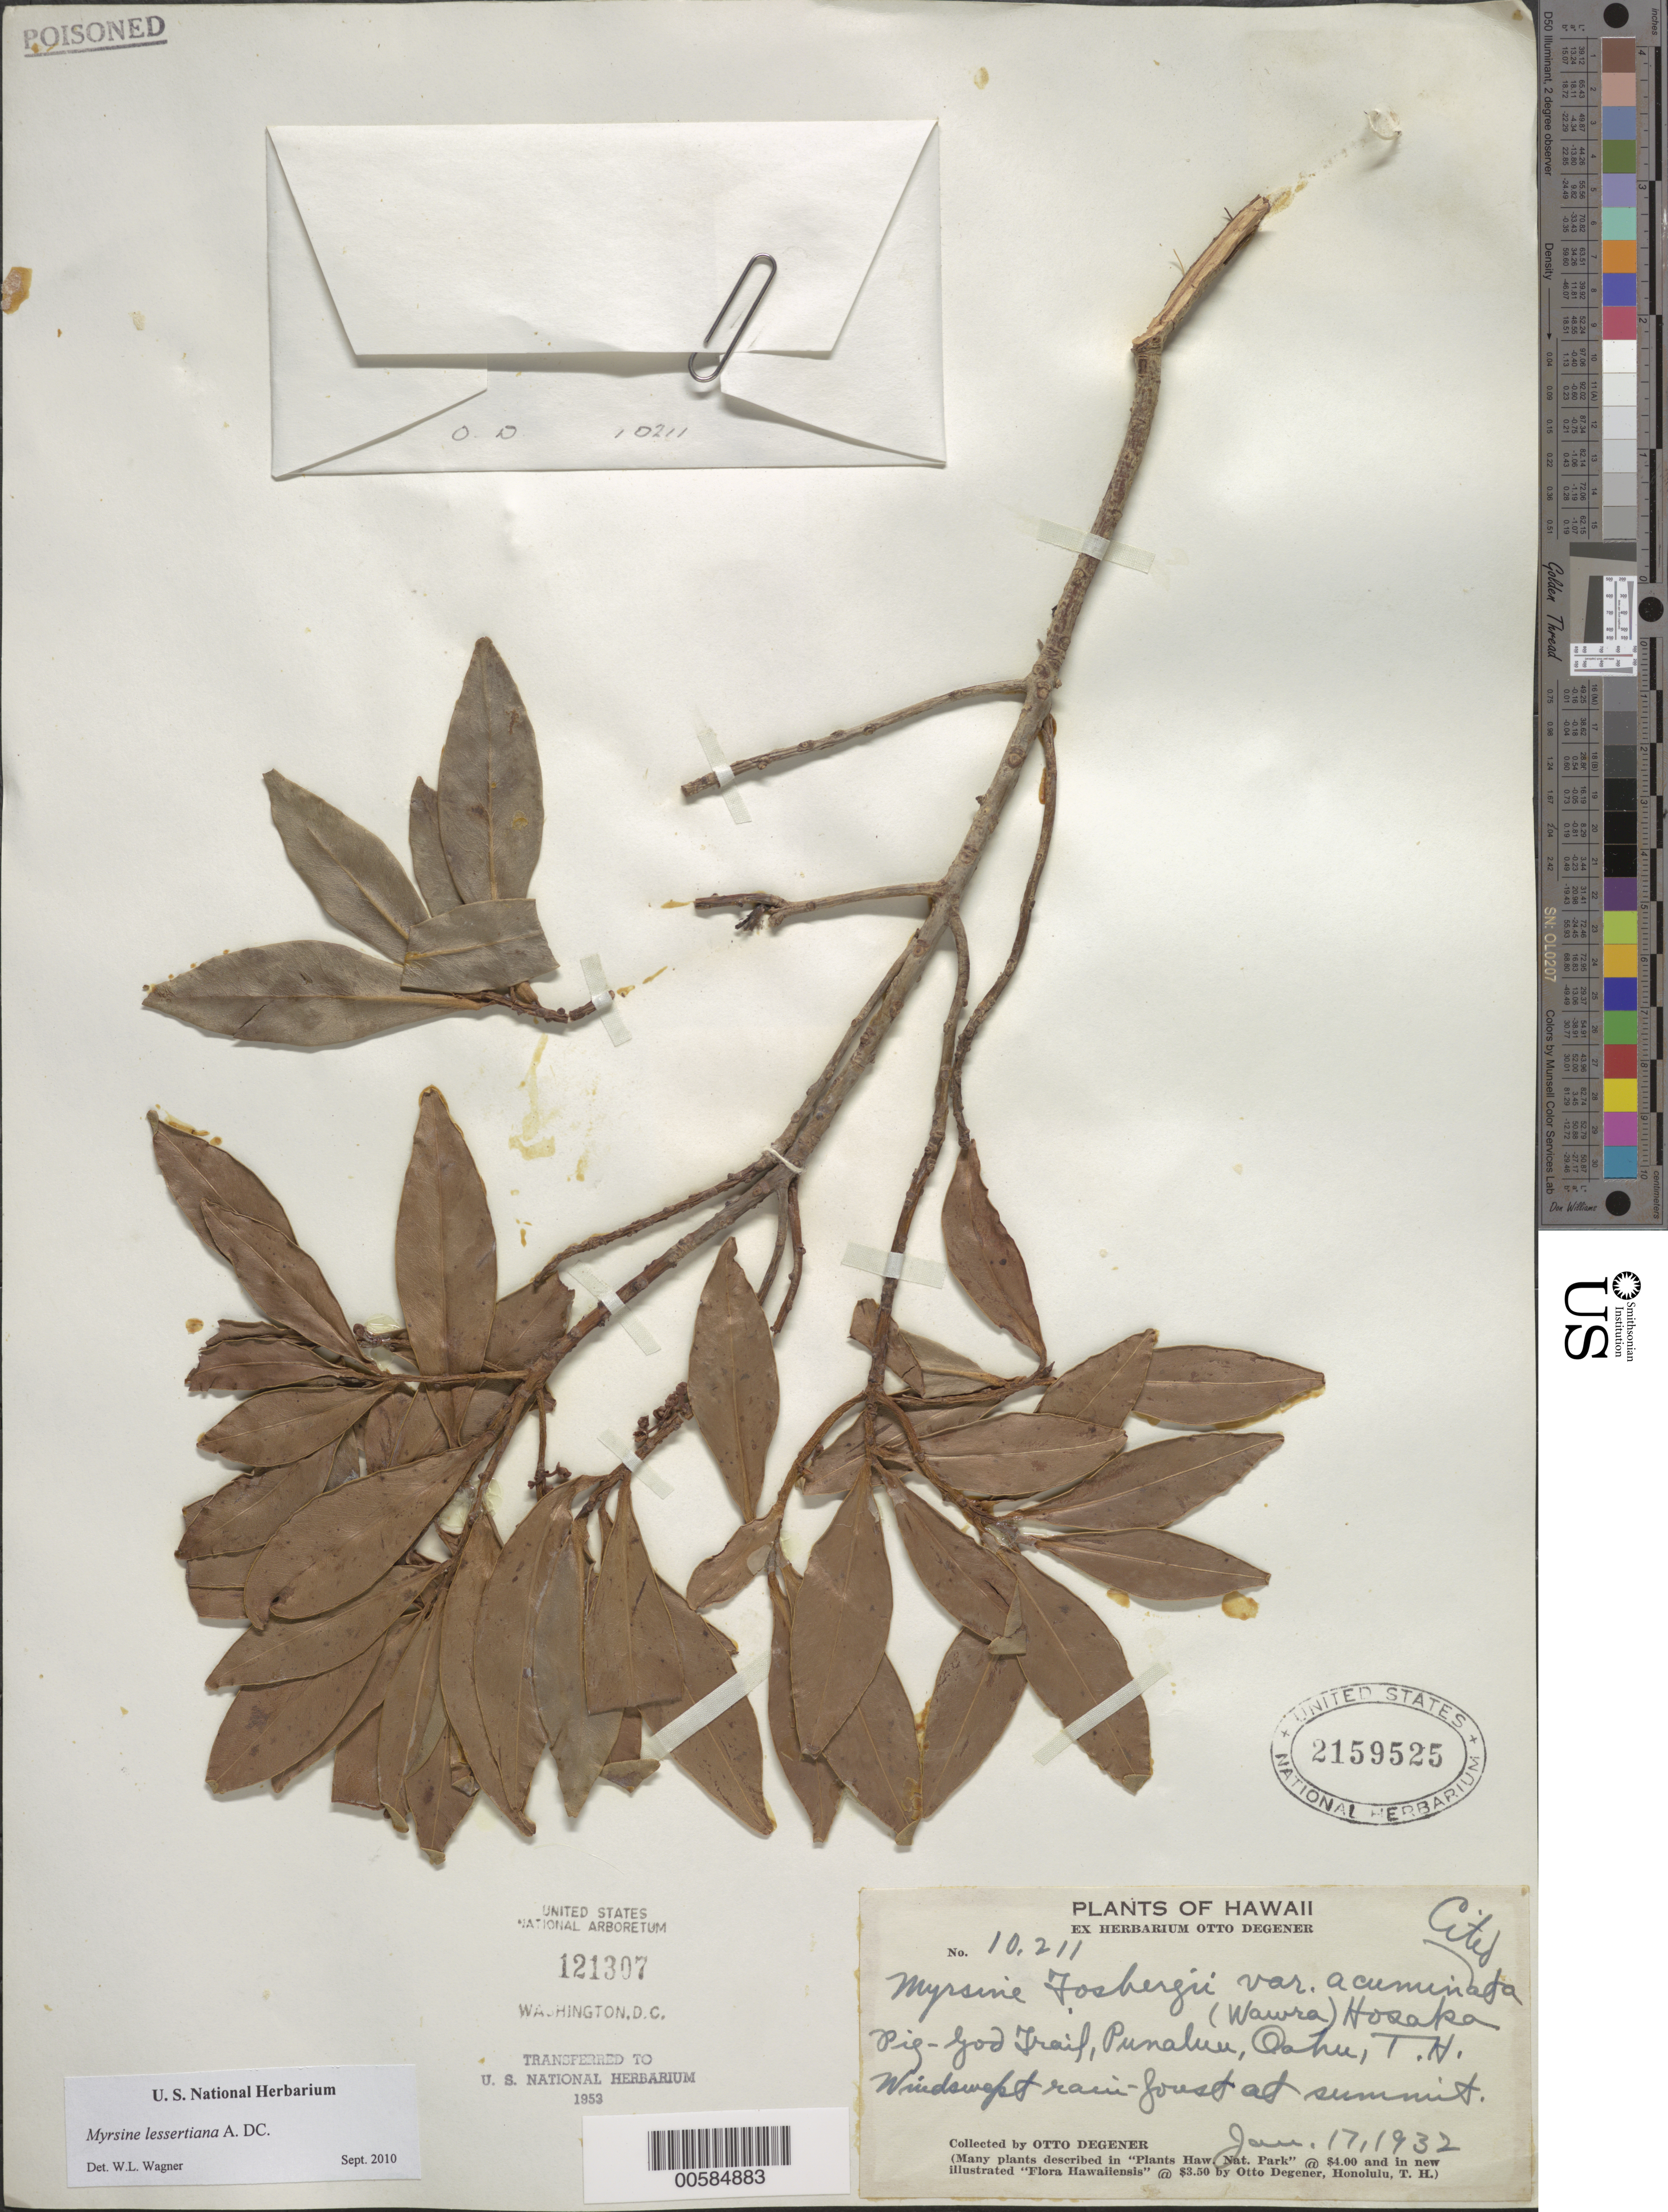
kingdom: Plantae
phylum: Tracheophyta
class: Magnoliopsida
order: Ericales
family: Primulaceae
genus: Myrsine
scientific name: Myrsine lessertiana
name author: A. DC.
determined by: Wagner, W. L., (BOT), Smithsonian Institution - National Museum of Natural History (UNITED STATES)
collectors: O. Degener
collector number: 10211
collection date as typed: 17 Jan 1932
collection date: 1932-01-17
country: United States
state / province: Hawaii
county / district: Honolulu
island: Oahu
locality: Pig-God Trail, Punaluu, at summit.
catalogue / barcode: US 2159525